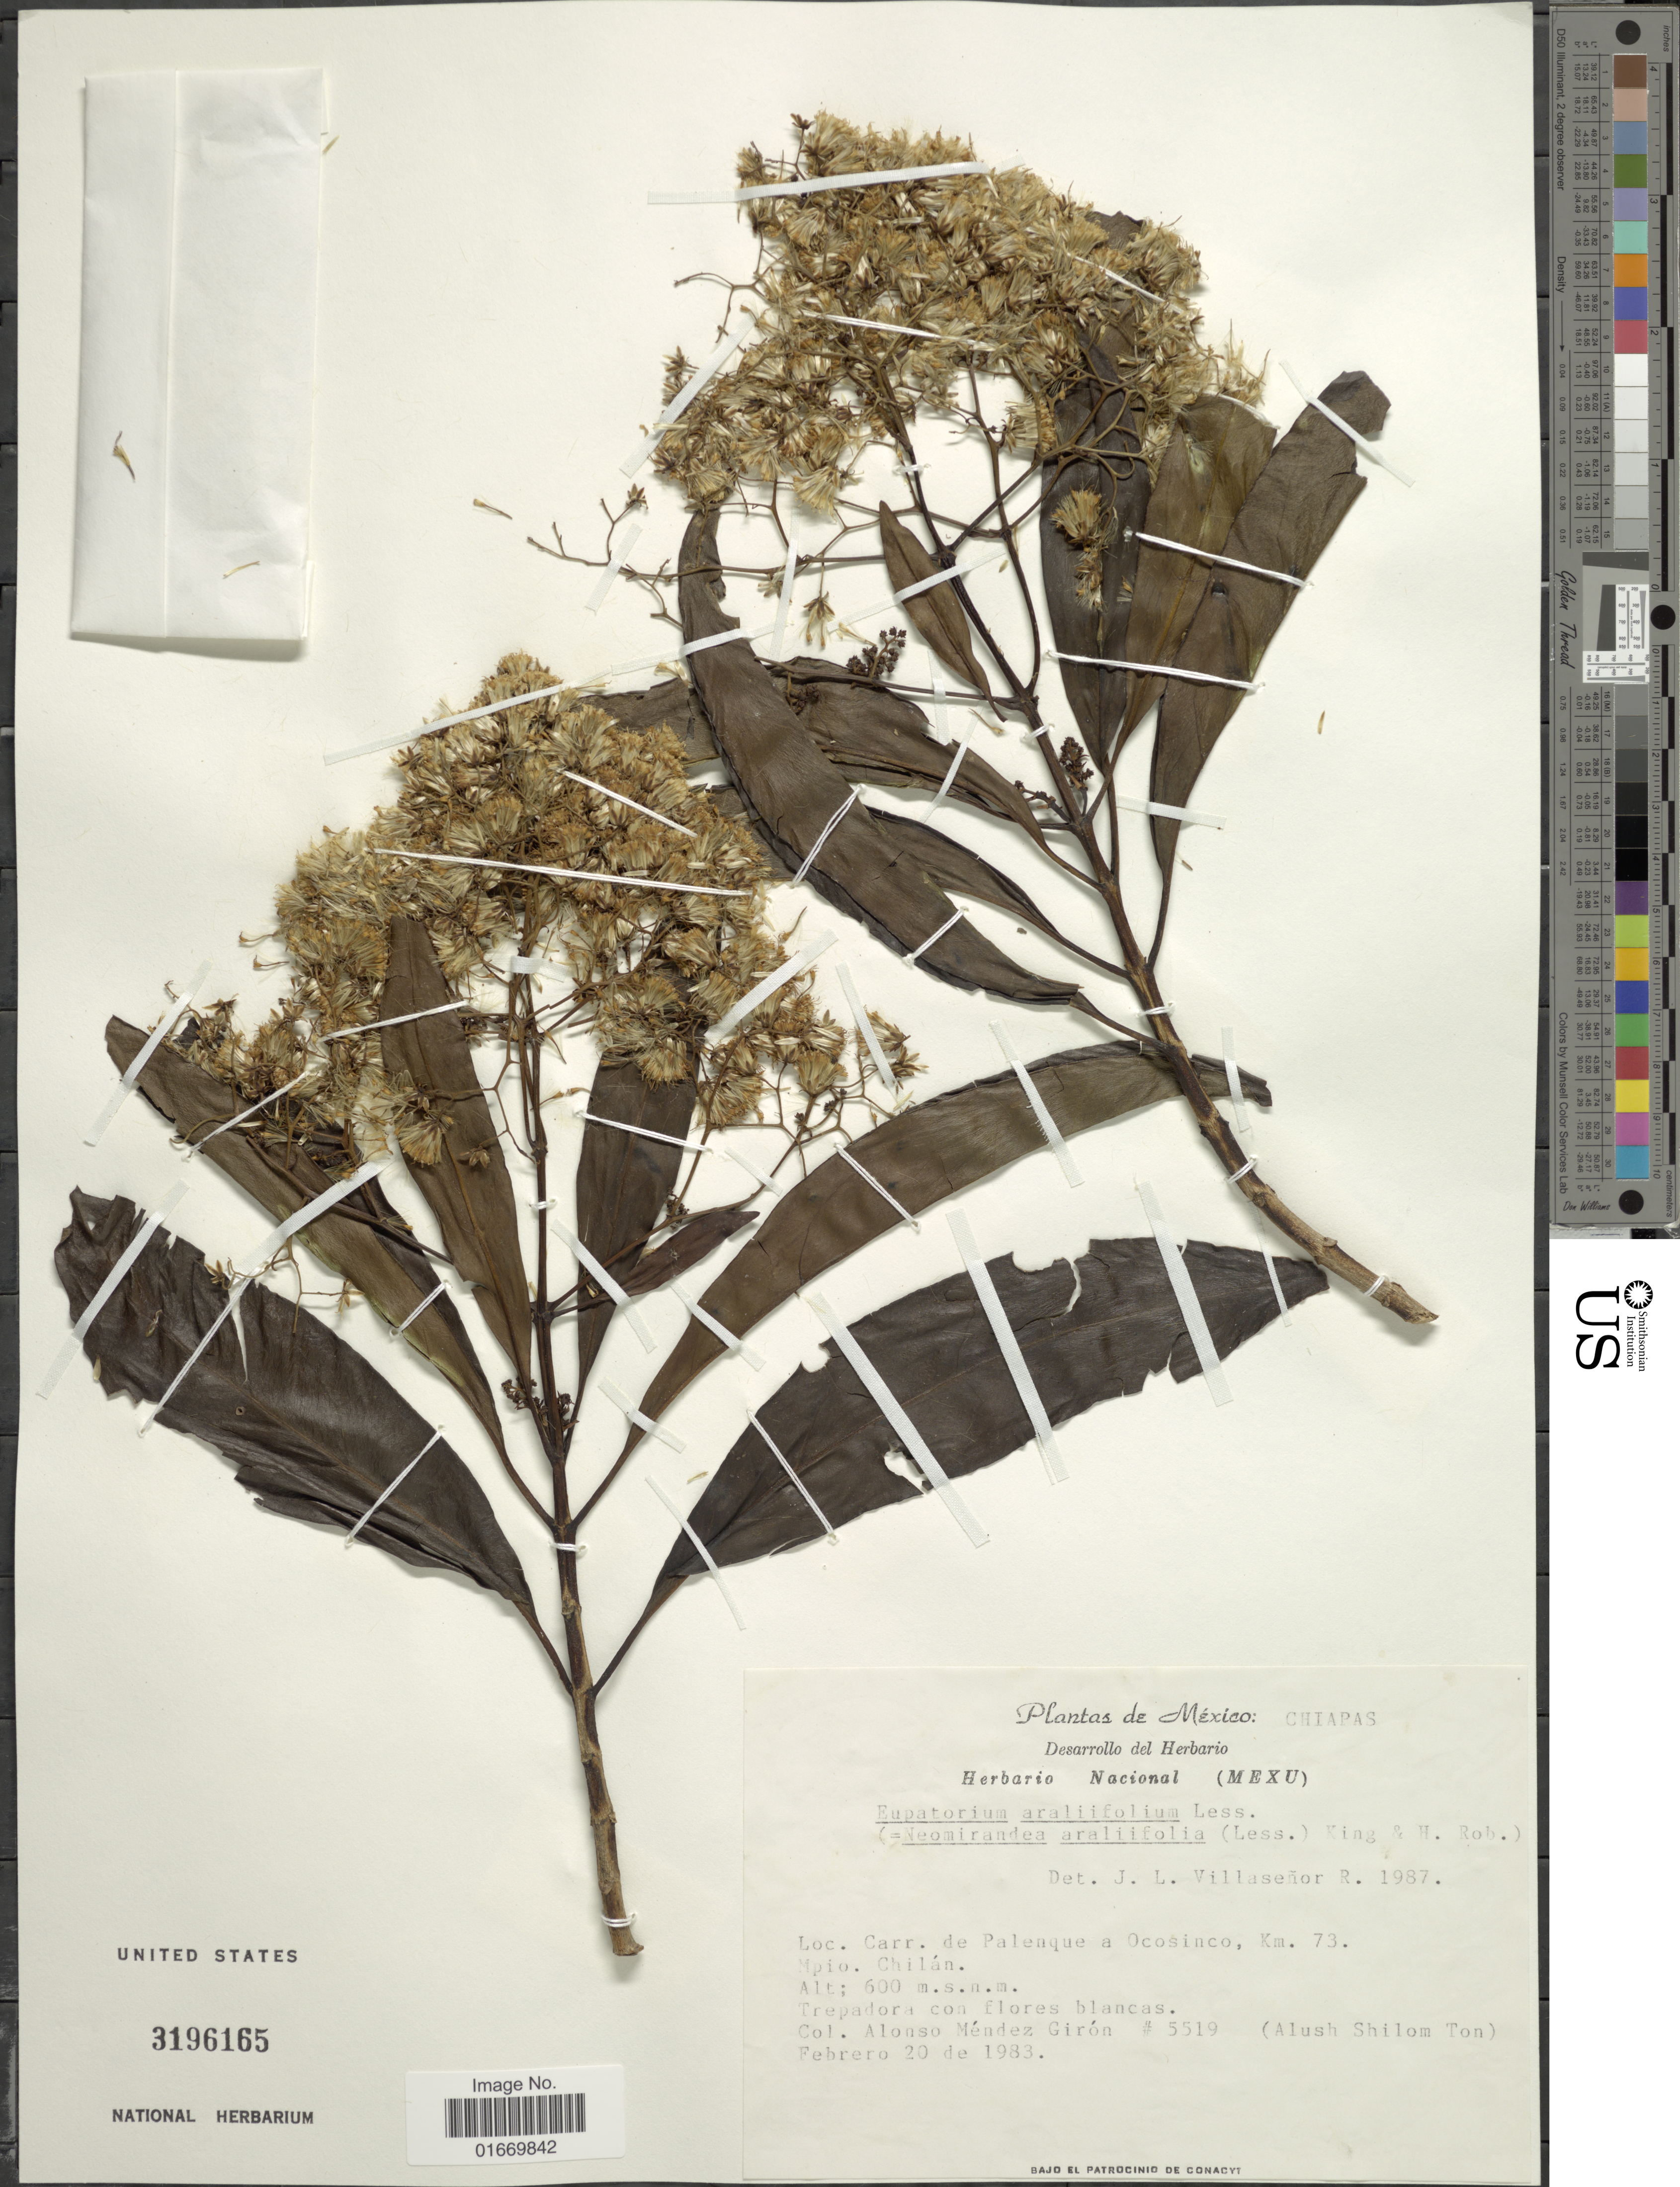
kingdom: Plantae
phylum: Tracheophyta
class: Magnoliopsida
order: Asterales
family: Asteraceae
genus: Neomirandea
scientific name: Neomirandea araliaefolia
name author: (Less.) R.M. King & H. Rob.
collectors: A. Giron & A. M. Ton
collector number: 5519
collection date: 1983-02-20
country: Mexico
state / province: Chiapas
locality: Carr. de Palenque a Ocosinco, km 73, Mpio. Chilan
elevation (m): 600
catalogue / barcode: US 3196165